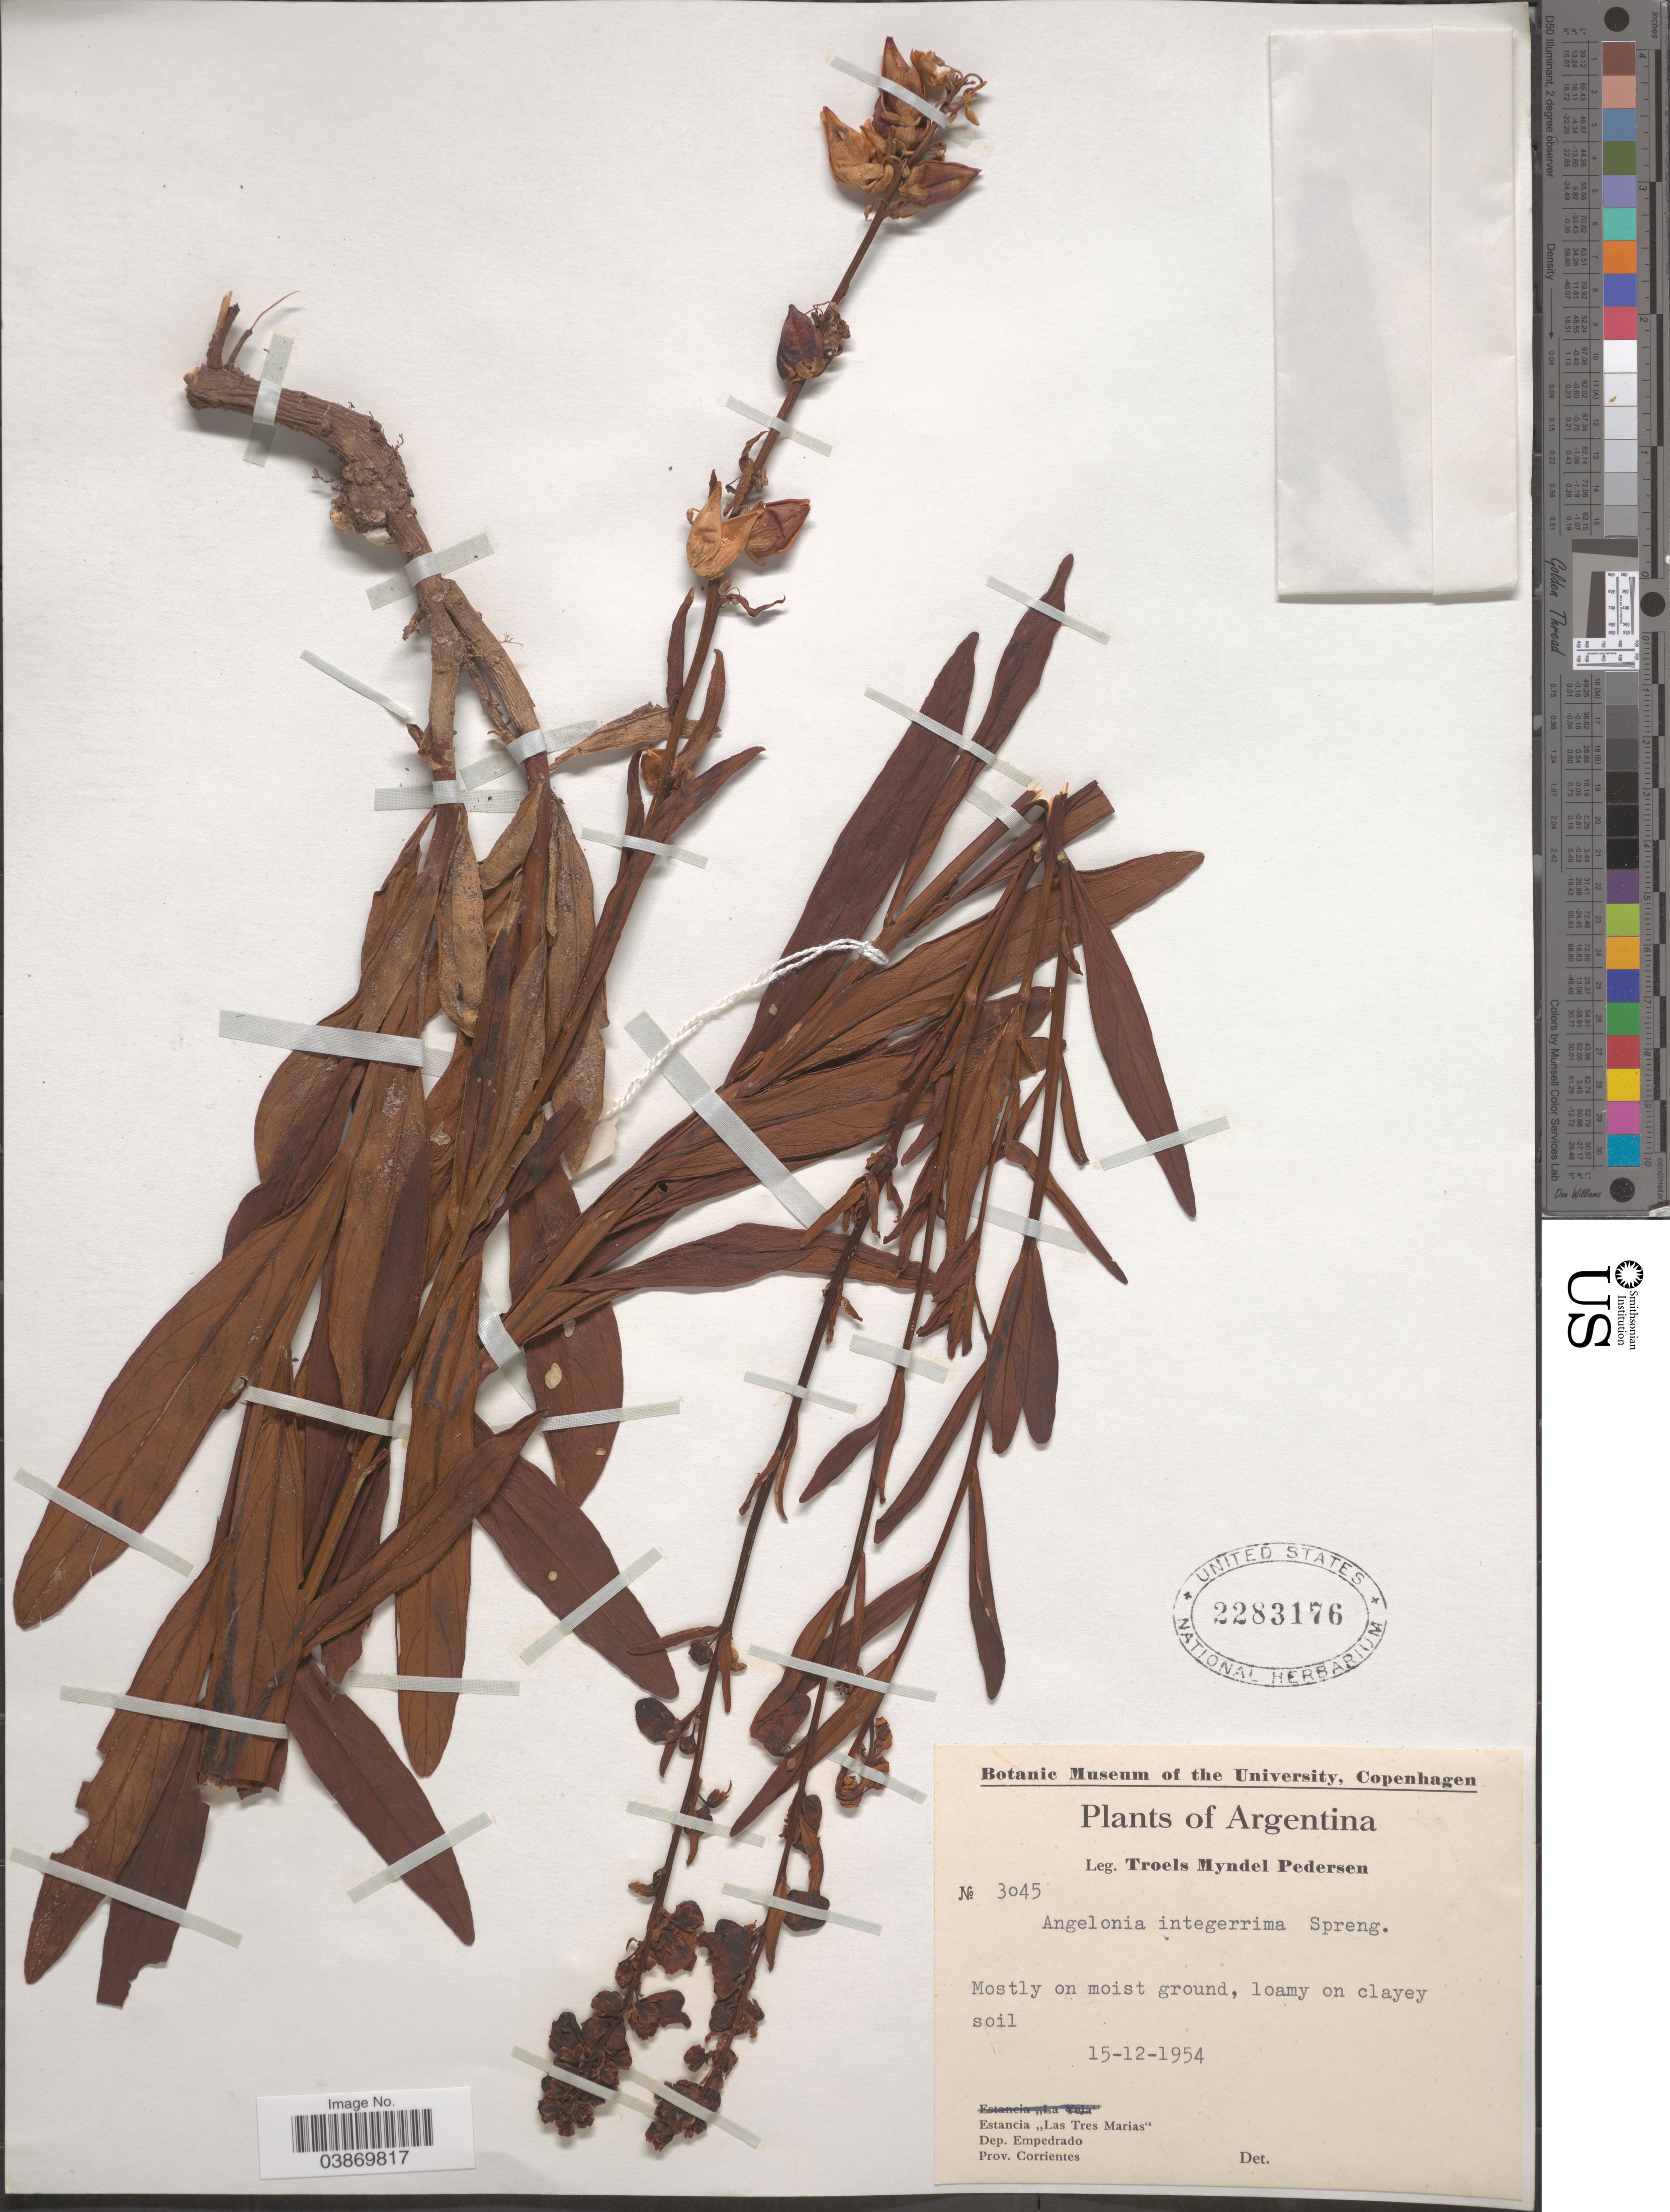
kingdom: Plantae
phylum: Tracheophyta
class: Magnoliopsida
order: Lamiales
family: Plantaginaceae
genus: Angelonia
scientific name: Angelonia integerrima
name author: Spreng.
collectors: T. Pederson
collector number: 3045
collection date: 1954-12-15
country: Argentina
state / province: Corrientes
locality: Estancia "Las Tres Marias". Dep. Empedrado.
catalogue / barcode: US 2283176